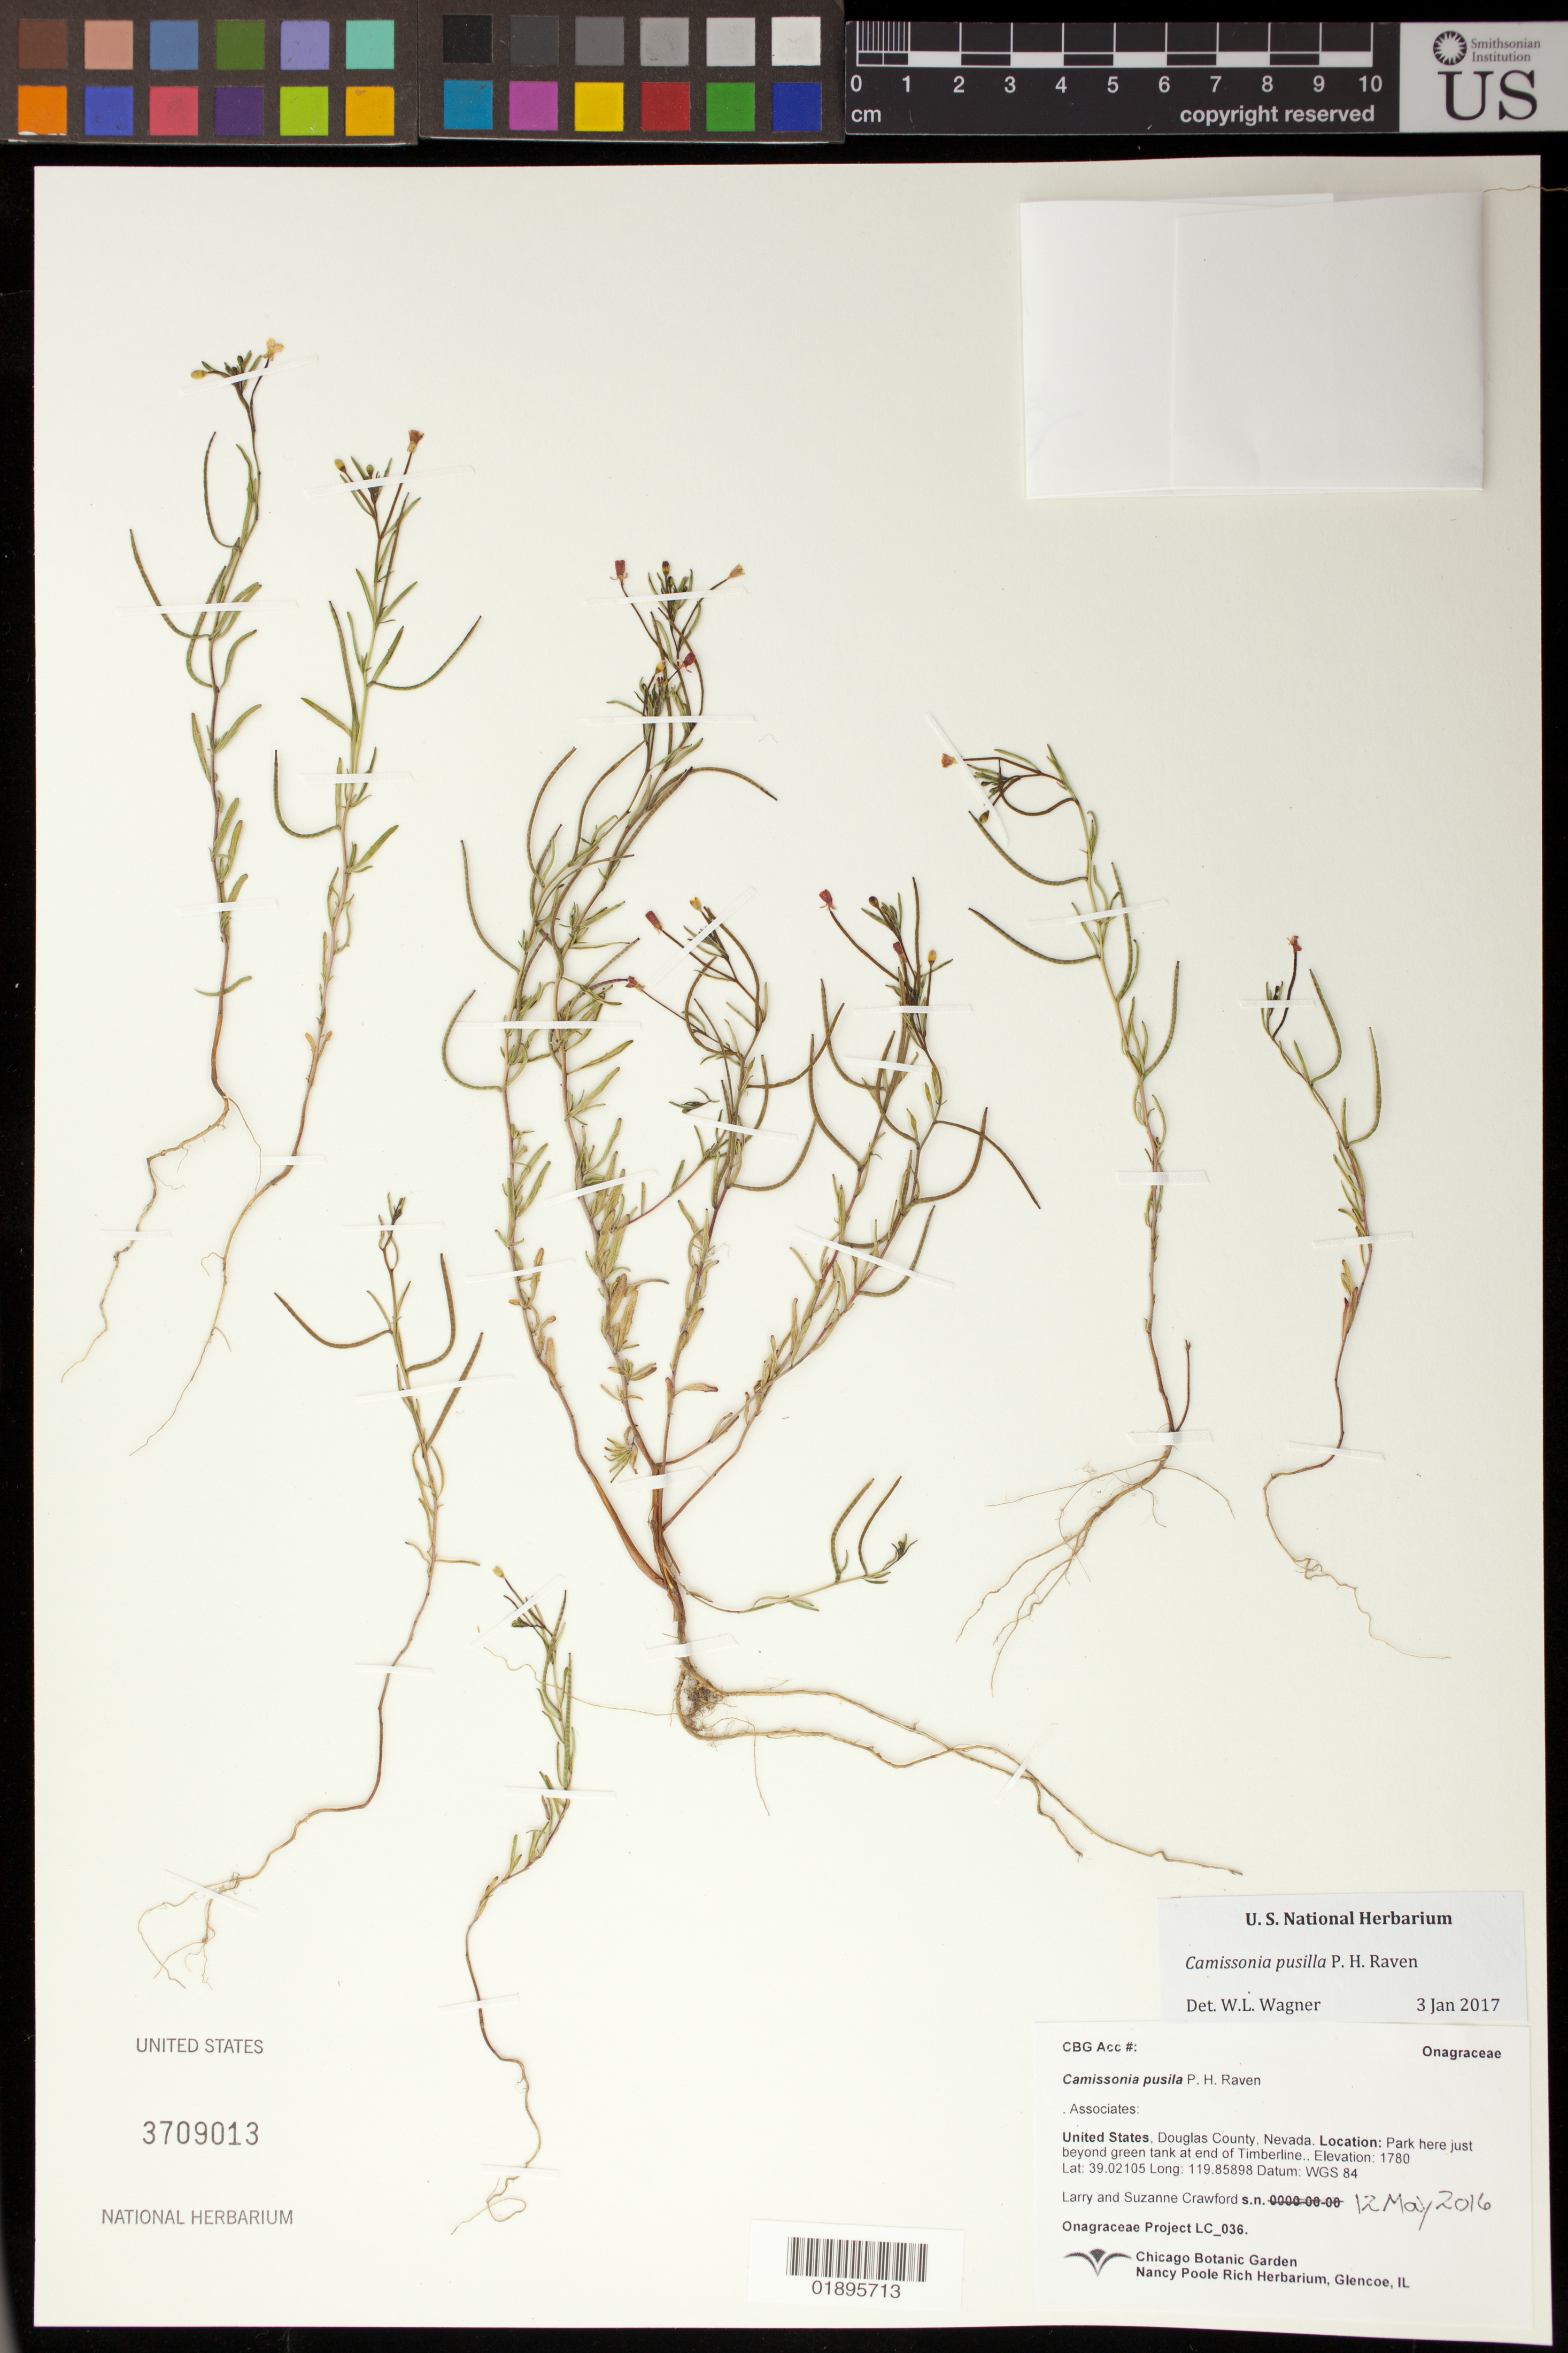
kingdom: Plantae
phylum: Tracheophyta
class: Magnoliopsida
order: Myrtales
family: Onagraceae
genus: Camissonia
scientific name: Camissonia pusilla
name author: P.H. Raven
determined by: Wagner, W. L., (BOT), Smithsonian Institution - National Museum of Natural History (UNITED STATES)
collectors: L. Crawford & S. Crawford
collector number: LC 036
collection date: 2016-05-12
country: United States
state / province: Nevada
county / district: Douglas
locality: Park here just beyond green tank at end of Timberline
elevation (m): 1780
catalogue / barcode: US 3709013